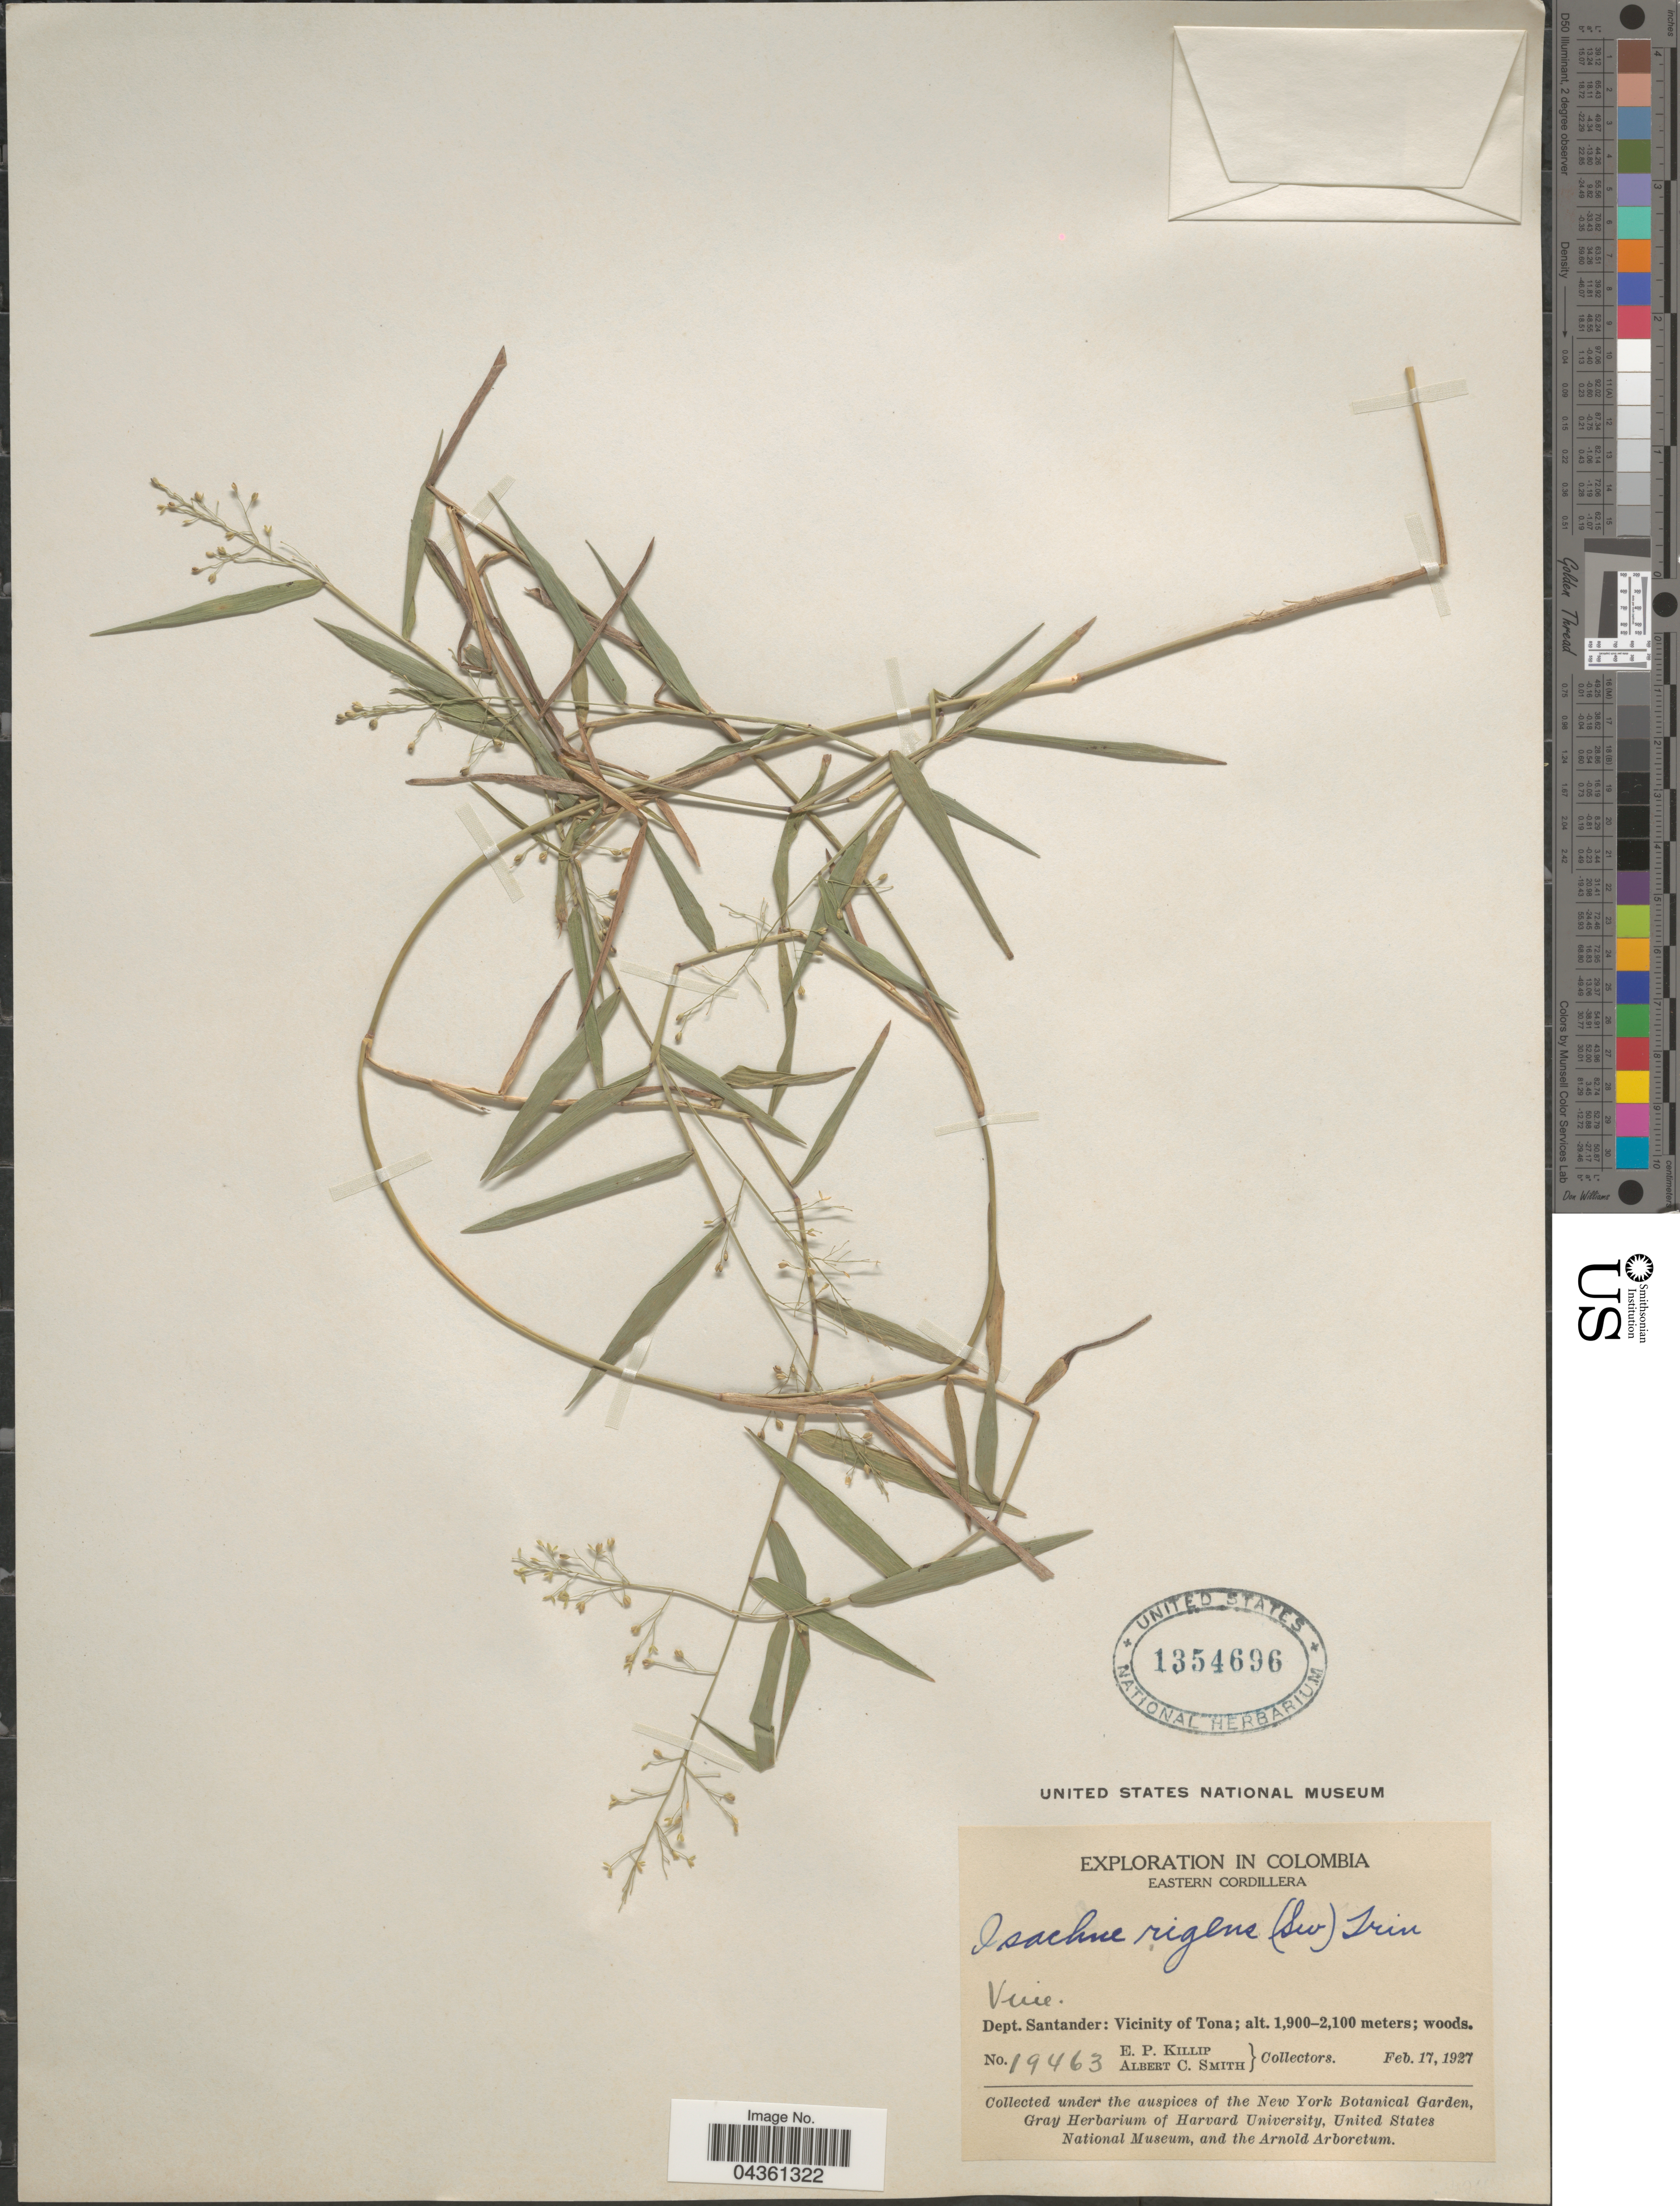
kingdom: Plantae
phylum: Tracheophyta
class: Liliopsida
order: Poales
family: Poaceae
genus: Isachne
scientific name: Isachne rigens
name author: (Sw.) Trin.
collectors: E. P. Killip & A. C. Smith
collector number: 19463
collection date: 1927-02-17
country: Colombia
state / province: Santander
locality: Exploration in Colombia. Eastern Cordillera. Dept. Santander: Vicinity of Tona.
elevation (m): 1900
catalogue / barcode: US 1354696